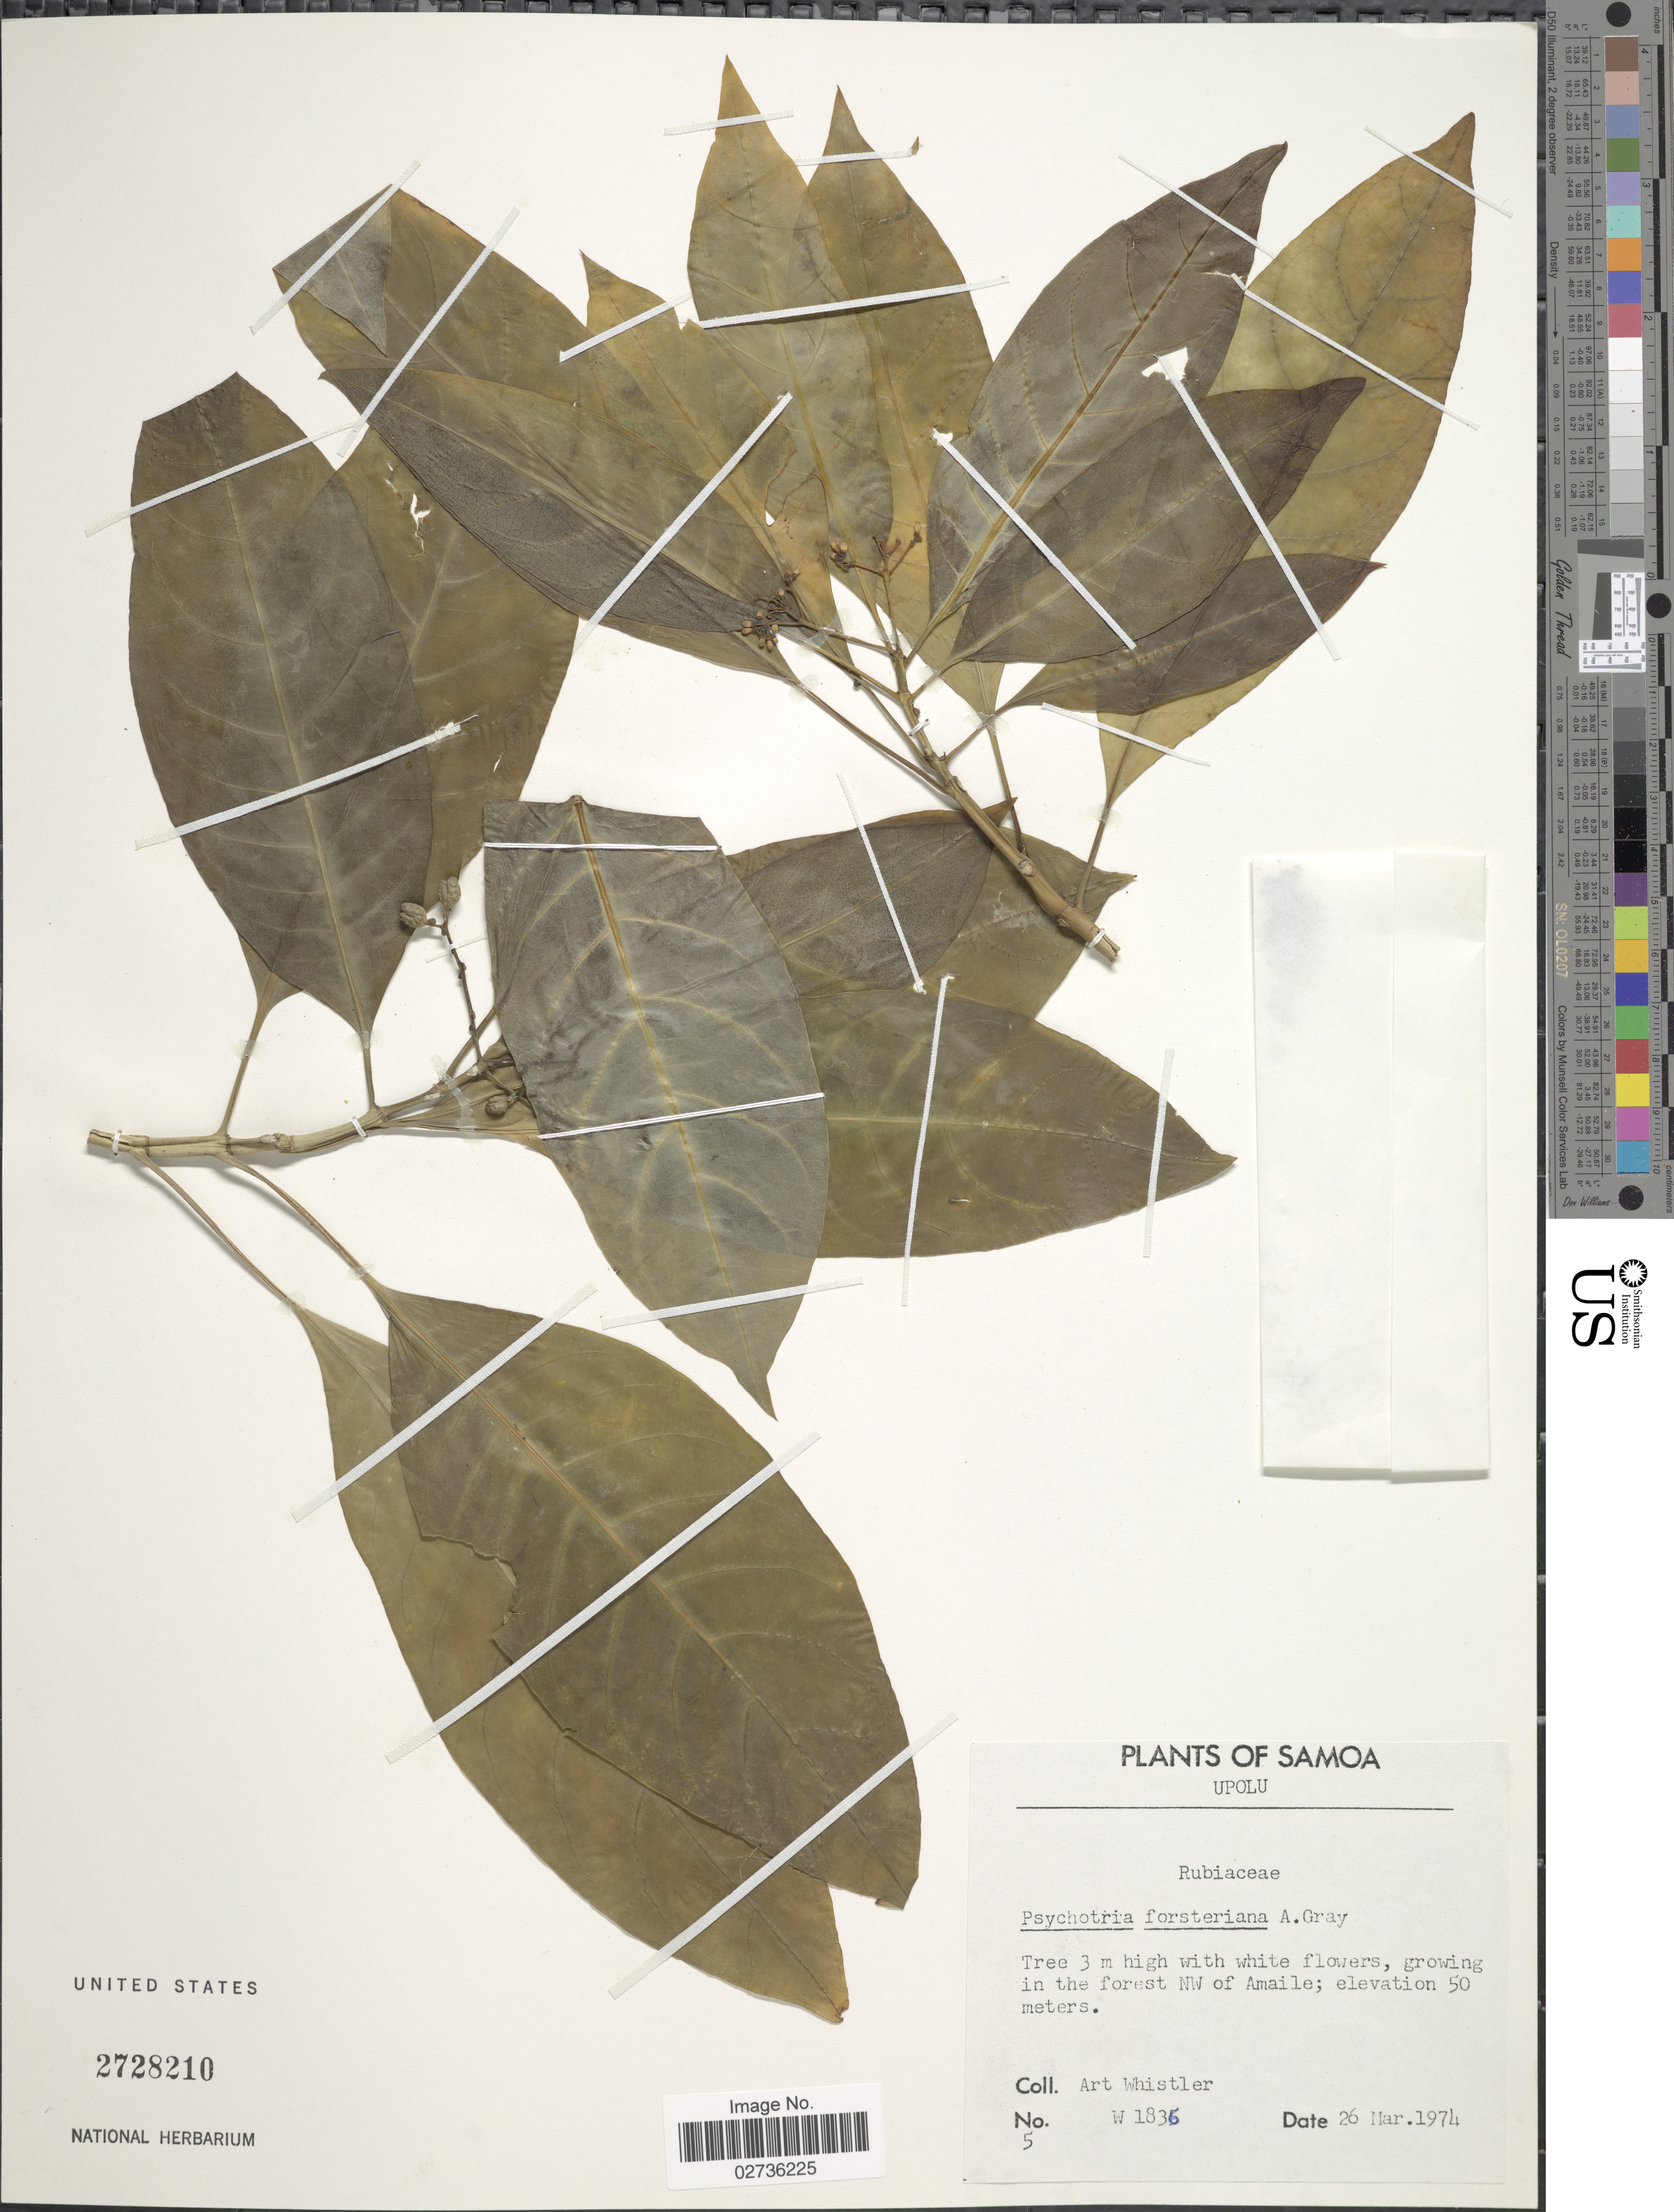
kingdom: Plantae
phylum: Tracheophyta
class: Magnoliopsida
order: Gentianales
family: Rubiaceae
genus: Psychotria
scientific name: Psychotria forsteriana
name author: A. Gray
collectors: A. Whistler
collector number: W1836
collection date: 1974-03-26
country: Samoa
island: Upolu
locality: Upolu. Growing in the forest NW of Amaile.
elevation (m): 50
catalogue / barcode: US 2728210